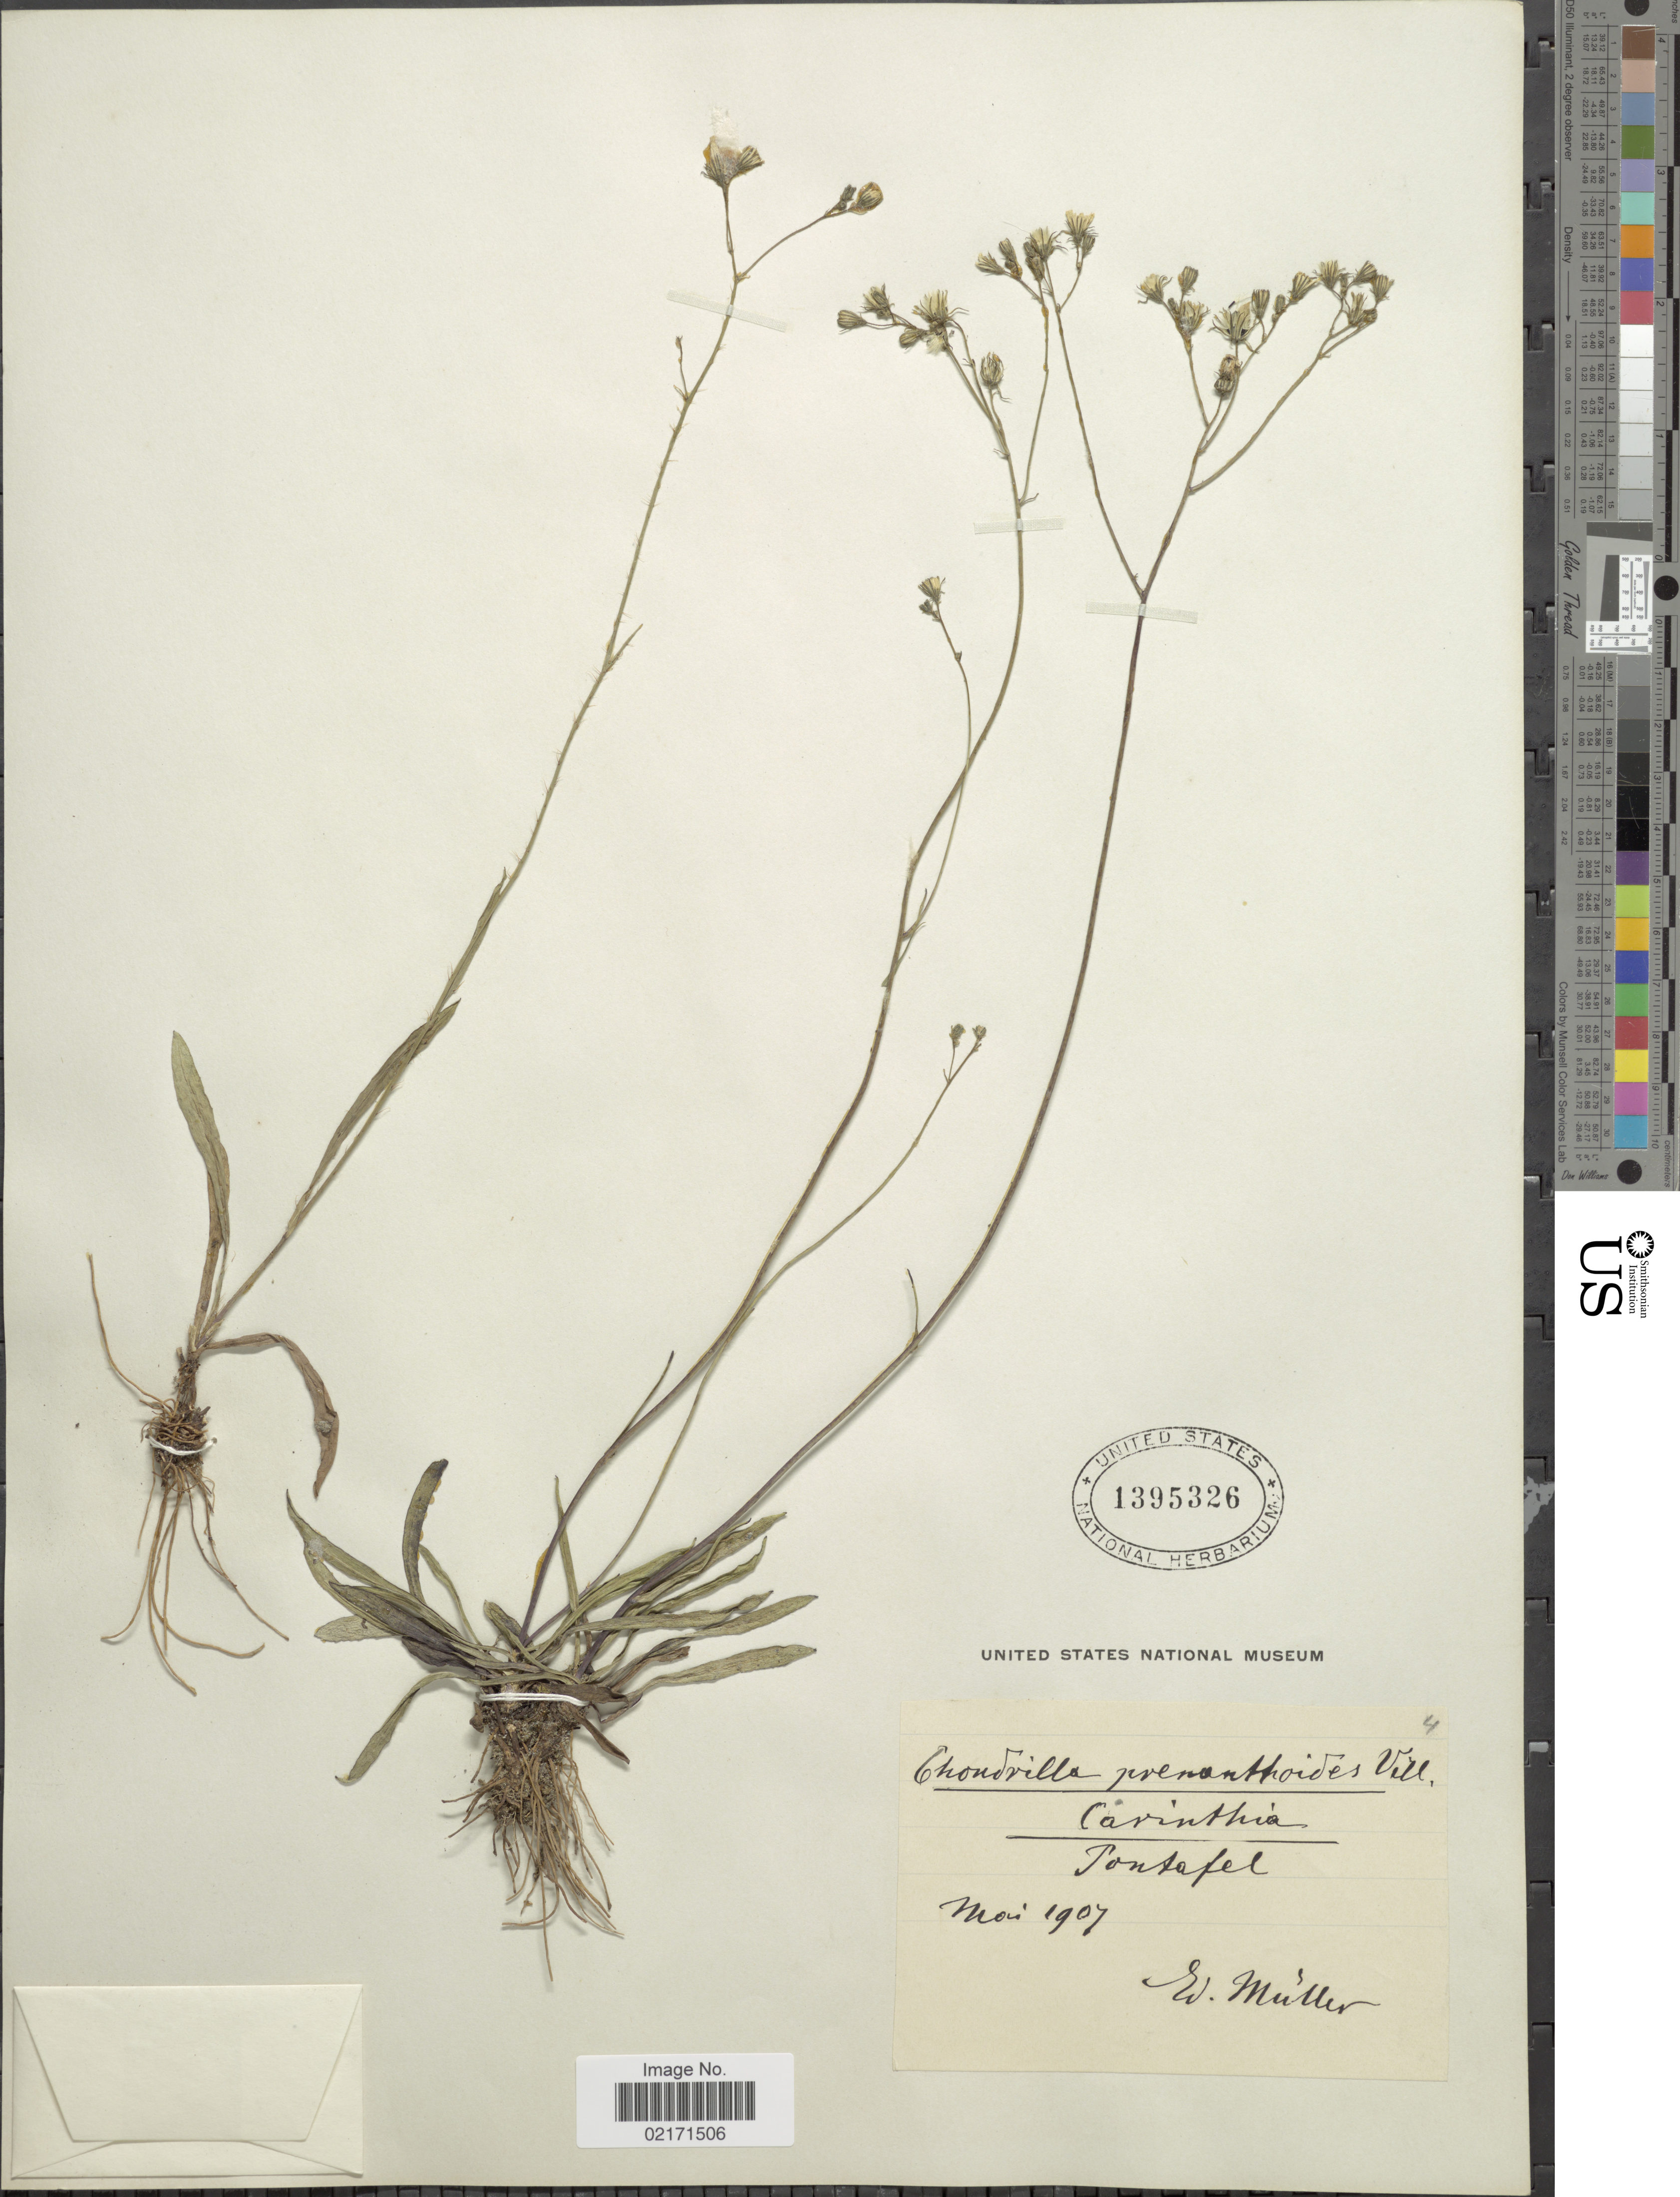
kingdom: Plantae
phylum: Tracheophyta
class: Magnoliopsida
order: Asterales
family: Asteraceae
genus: Chondrilla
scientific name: Chondrilla chondrilloides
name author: (Ard.) H. Karst.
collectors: W. Mueller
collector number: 4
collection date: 1907-05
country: Austria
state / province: Karnten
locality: Tontafel [interpreted]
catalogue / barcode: US 1395326